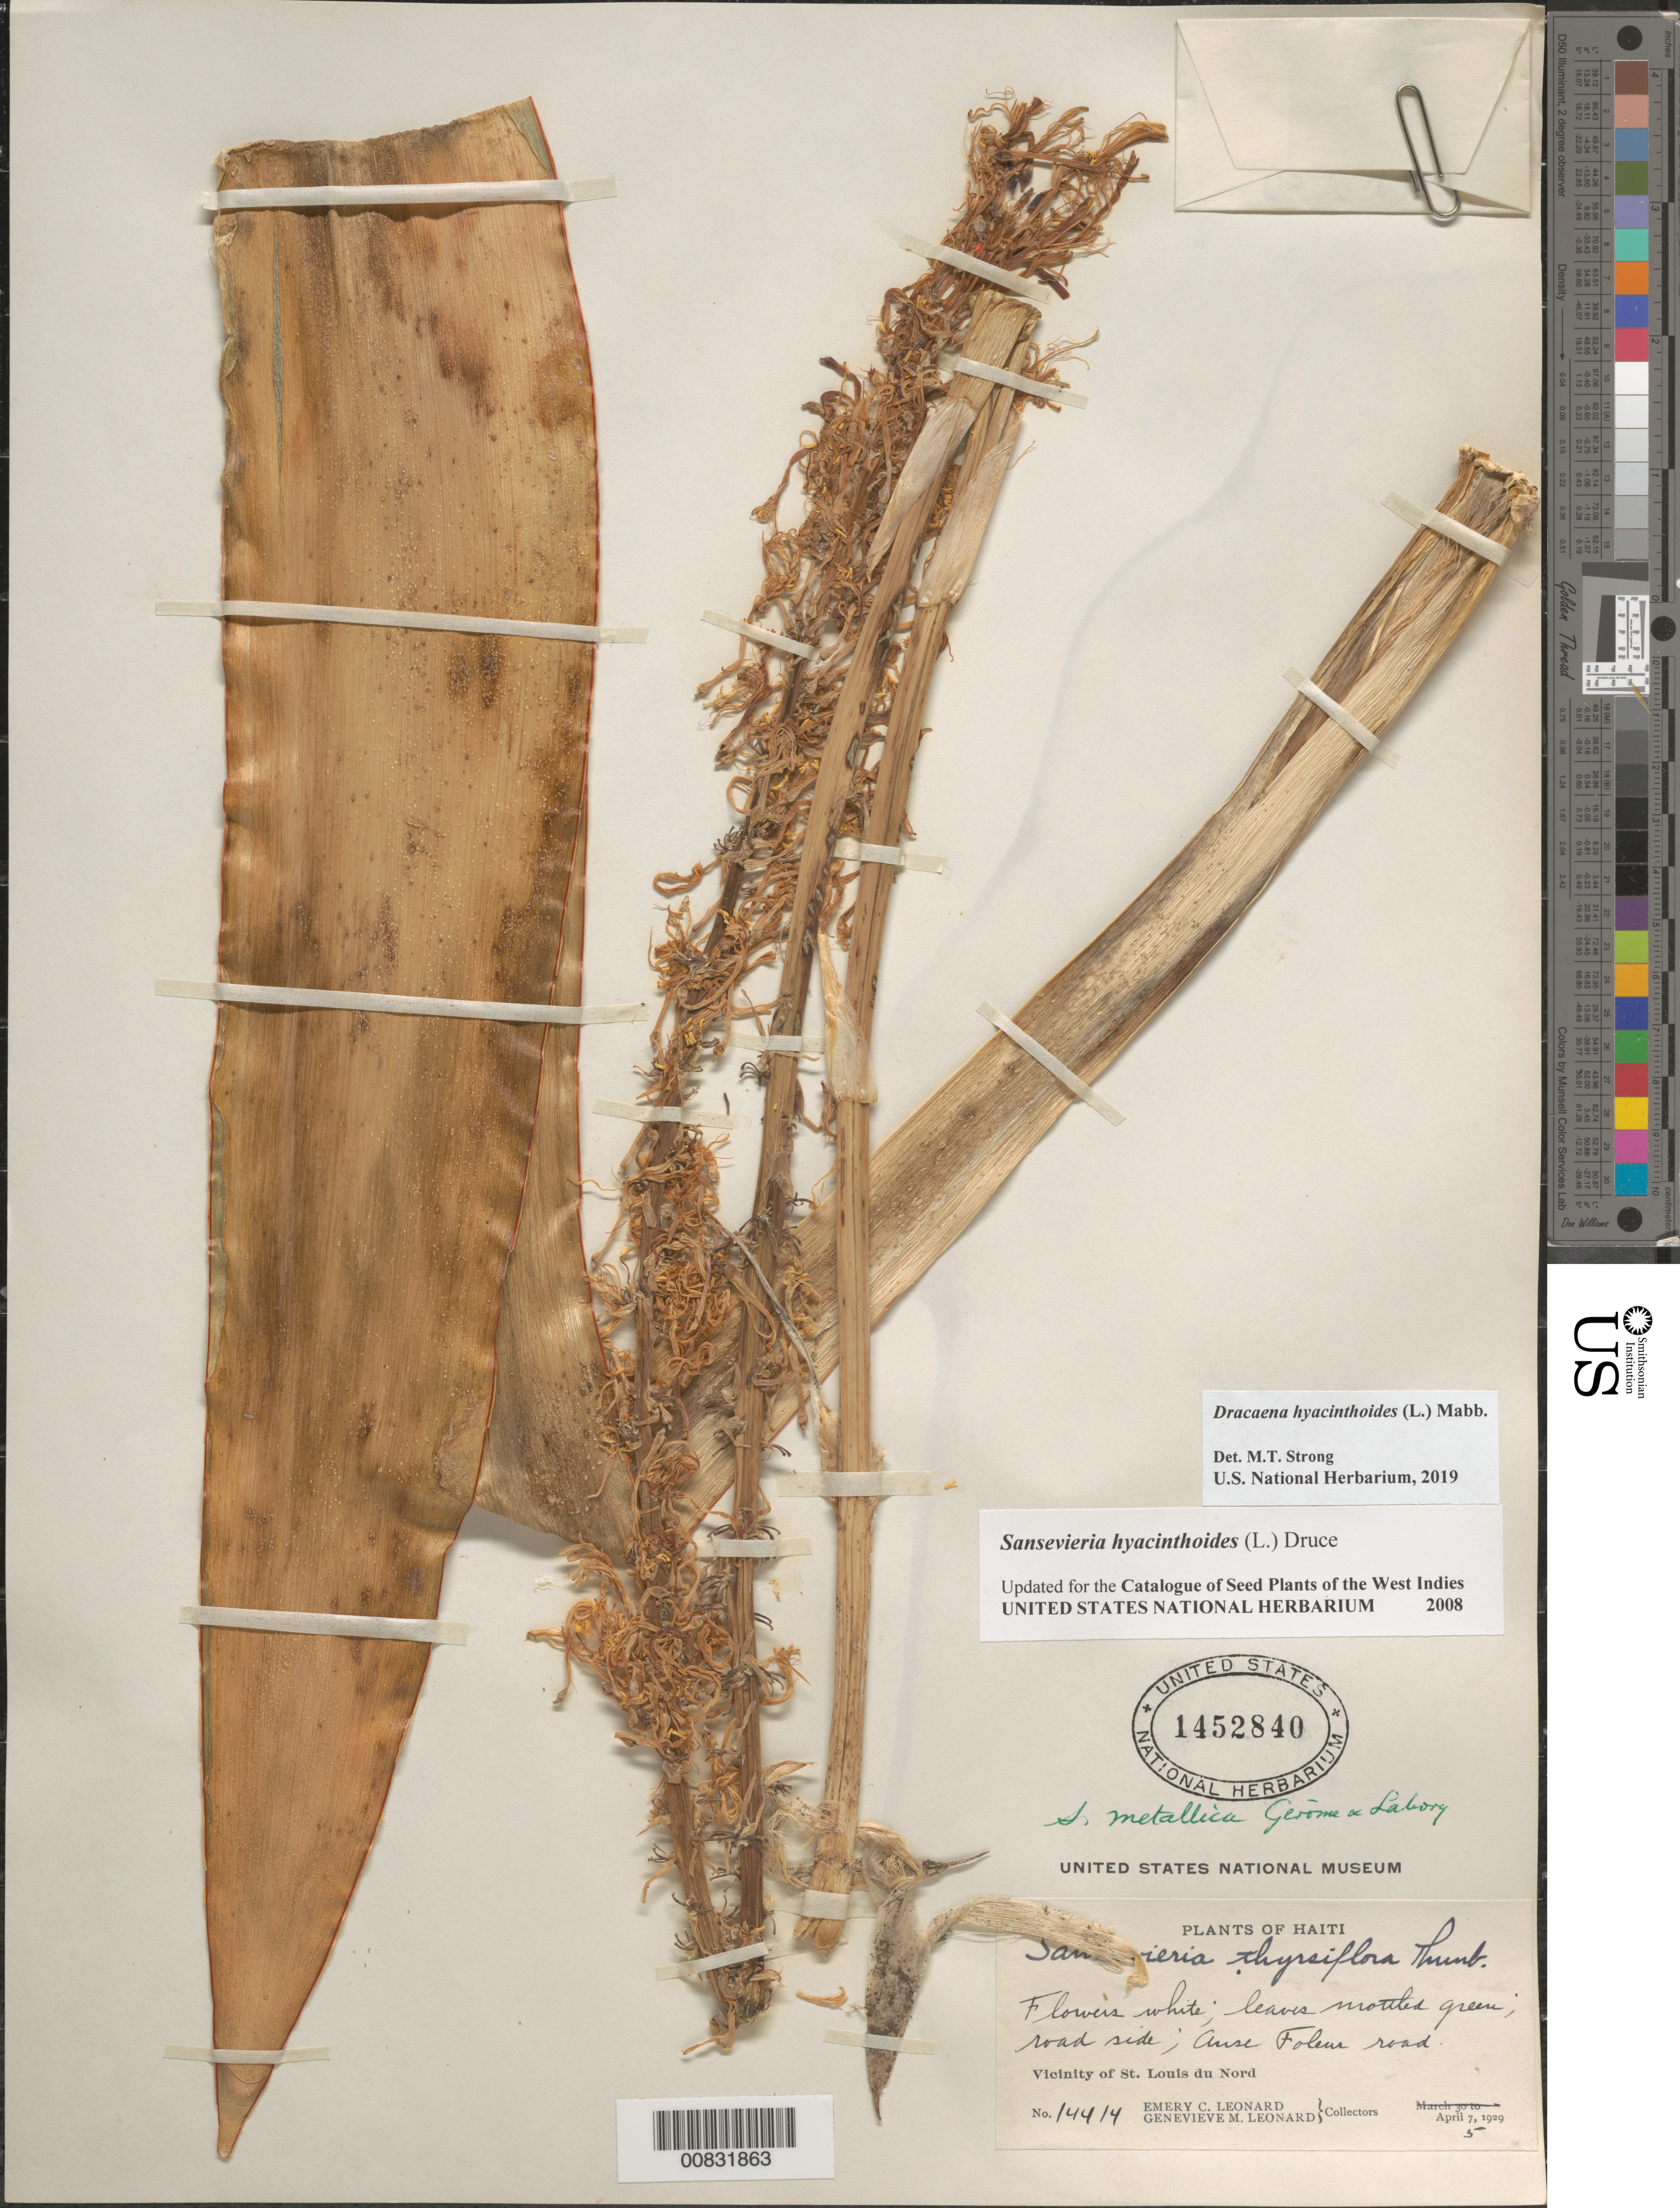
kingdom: Plantae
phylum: Tracheophyta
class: Liliopsida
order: Asparagales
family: Asparagaceae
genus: Dracaena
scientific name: Dracaena hyacinthoides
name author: (L.) Mabb.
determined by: Strong, Mark T., (BOT), Smithsonian Institution - National Museum of Natural History (UNITED STATES)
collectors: E. C. Leonard & G. M. Leonard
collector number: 14414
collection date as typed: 05 Apr 1929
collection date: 1929-04-05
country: Haiti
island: Hispaniola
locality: Vicinity of St. Louis du Nord. Road side; Anse Foleur road.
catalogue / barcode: US 1452840